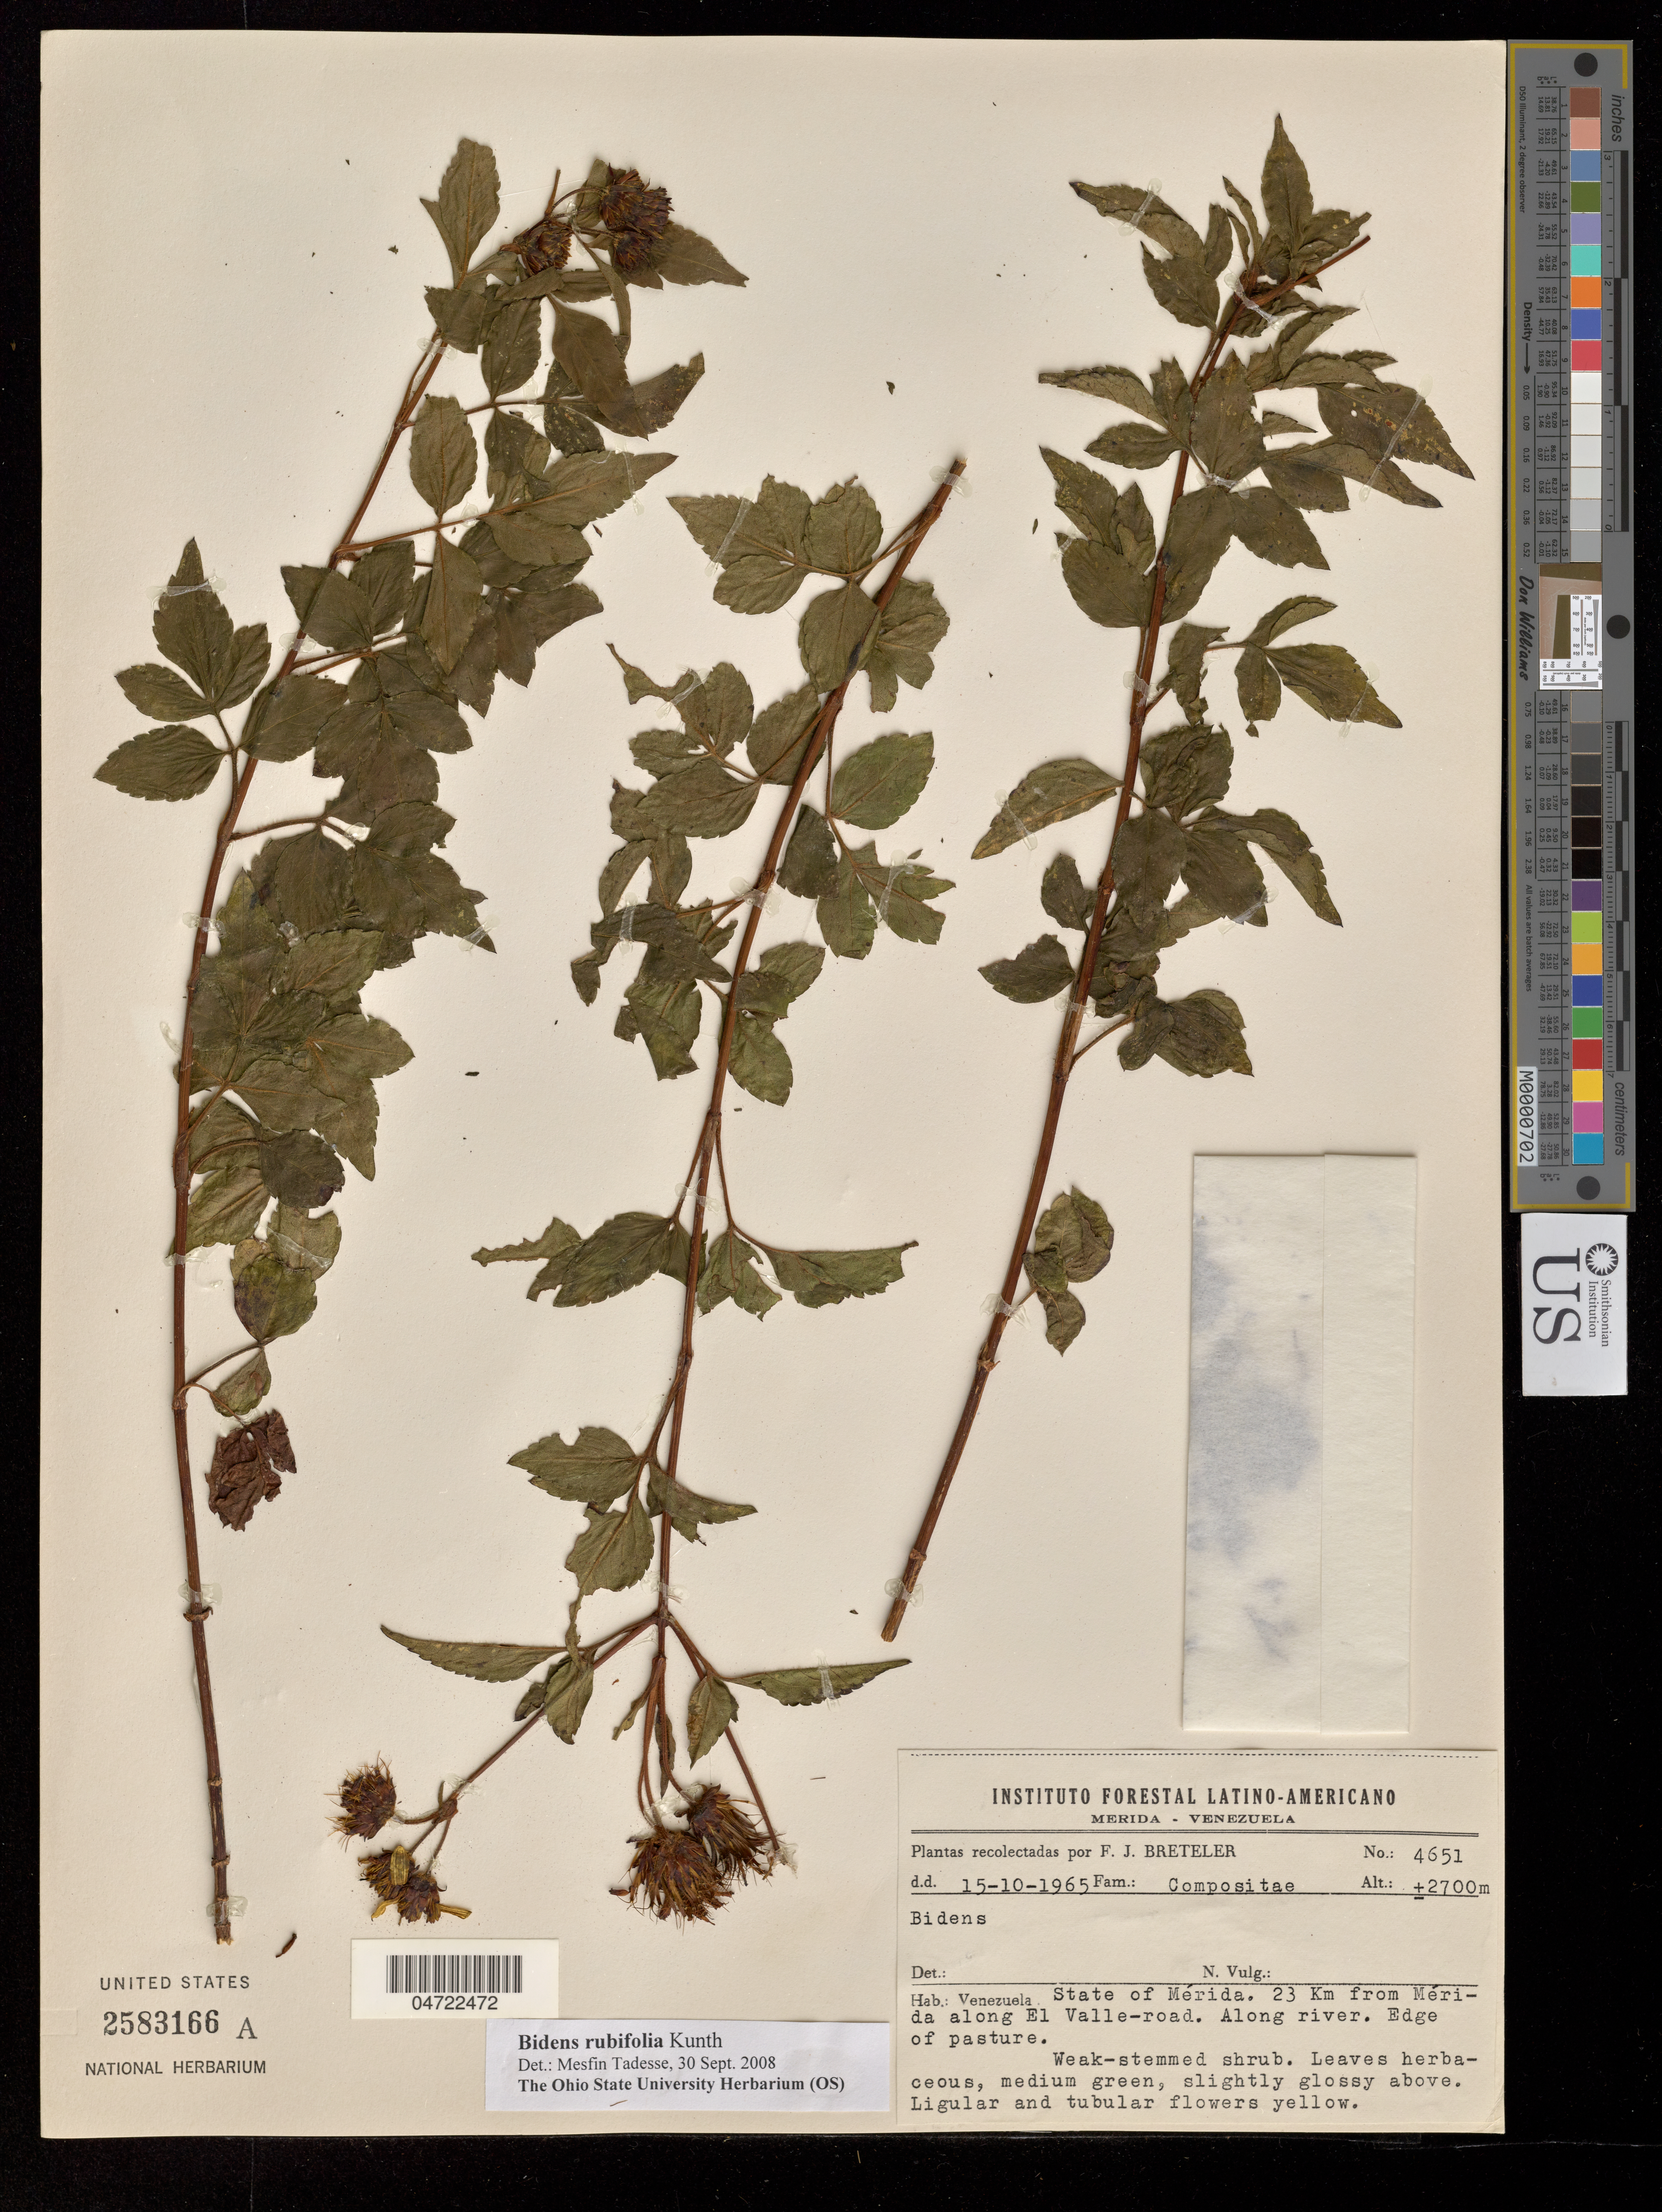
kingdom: Plantae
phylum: Tracheophyta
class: Magnoliopsida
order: Asterales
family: Asteraceae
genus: Bidens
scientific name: Bidens rubifolia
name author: Kunth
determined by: Tadesse, M.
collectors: F. J. Breteler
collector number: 4651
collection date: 1965-10-15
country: Venezuela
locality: ± 23 Km from Mérida along El Valle-road. Along river.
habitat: Edge of pasture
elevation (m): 2700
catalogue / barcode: US 2583166A